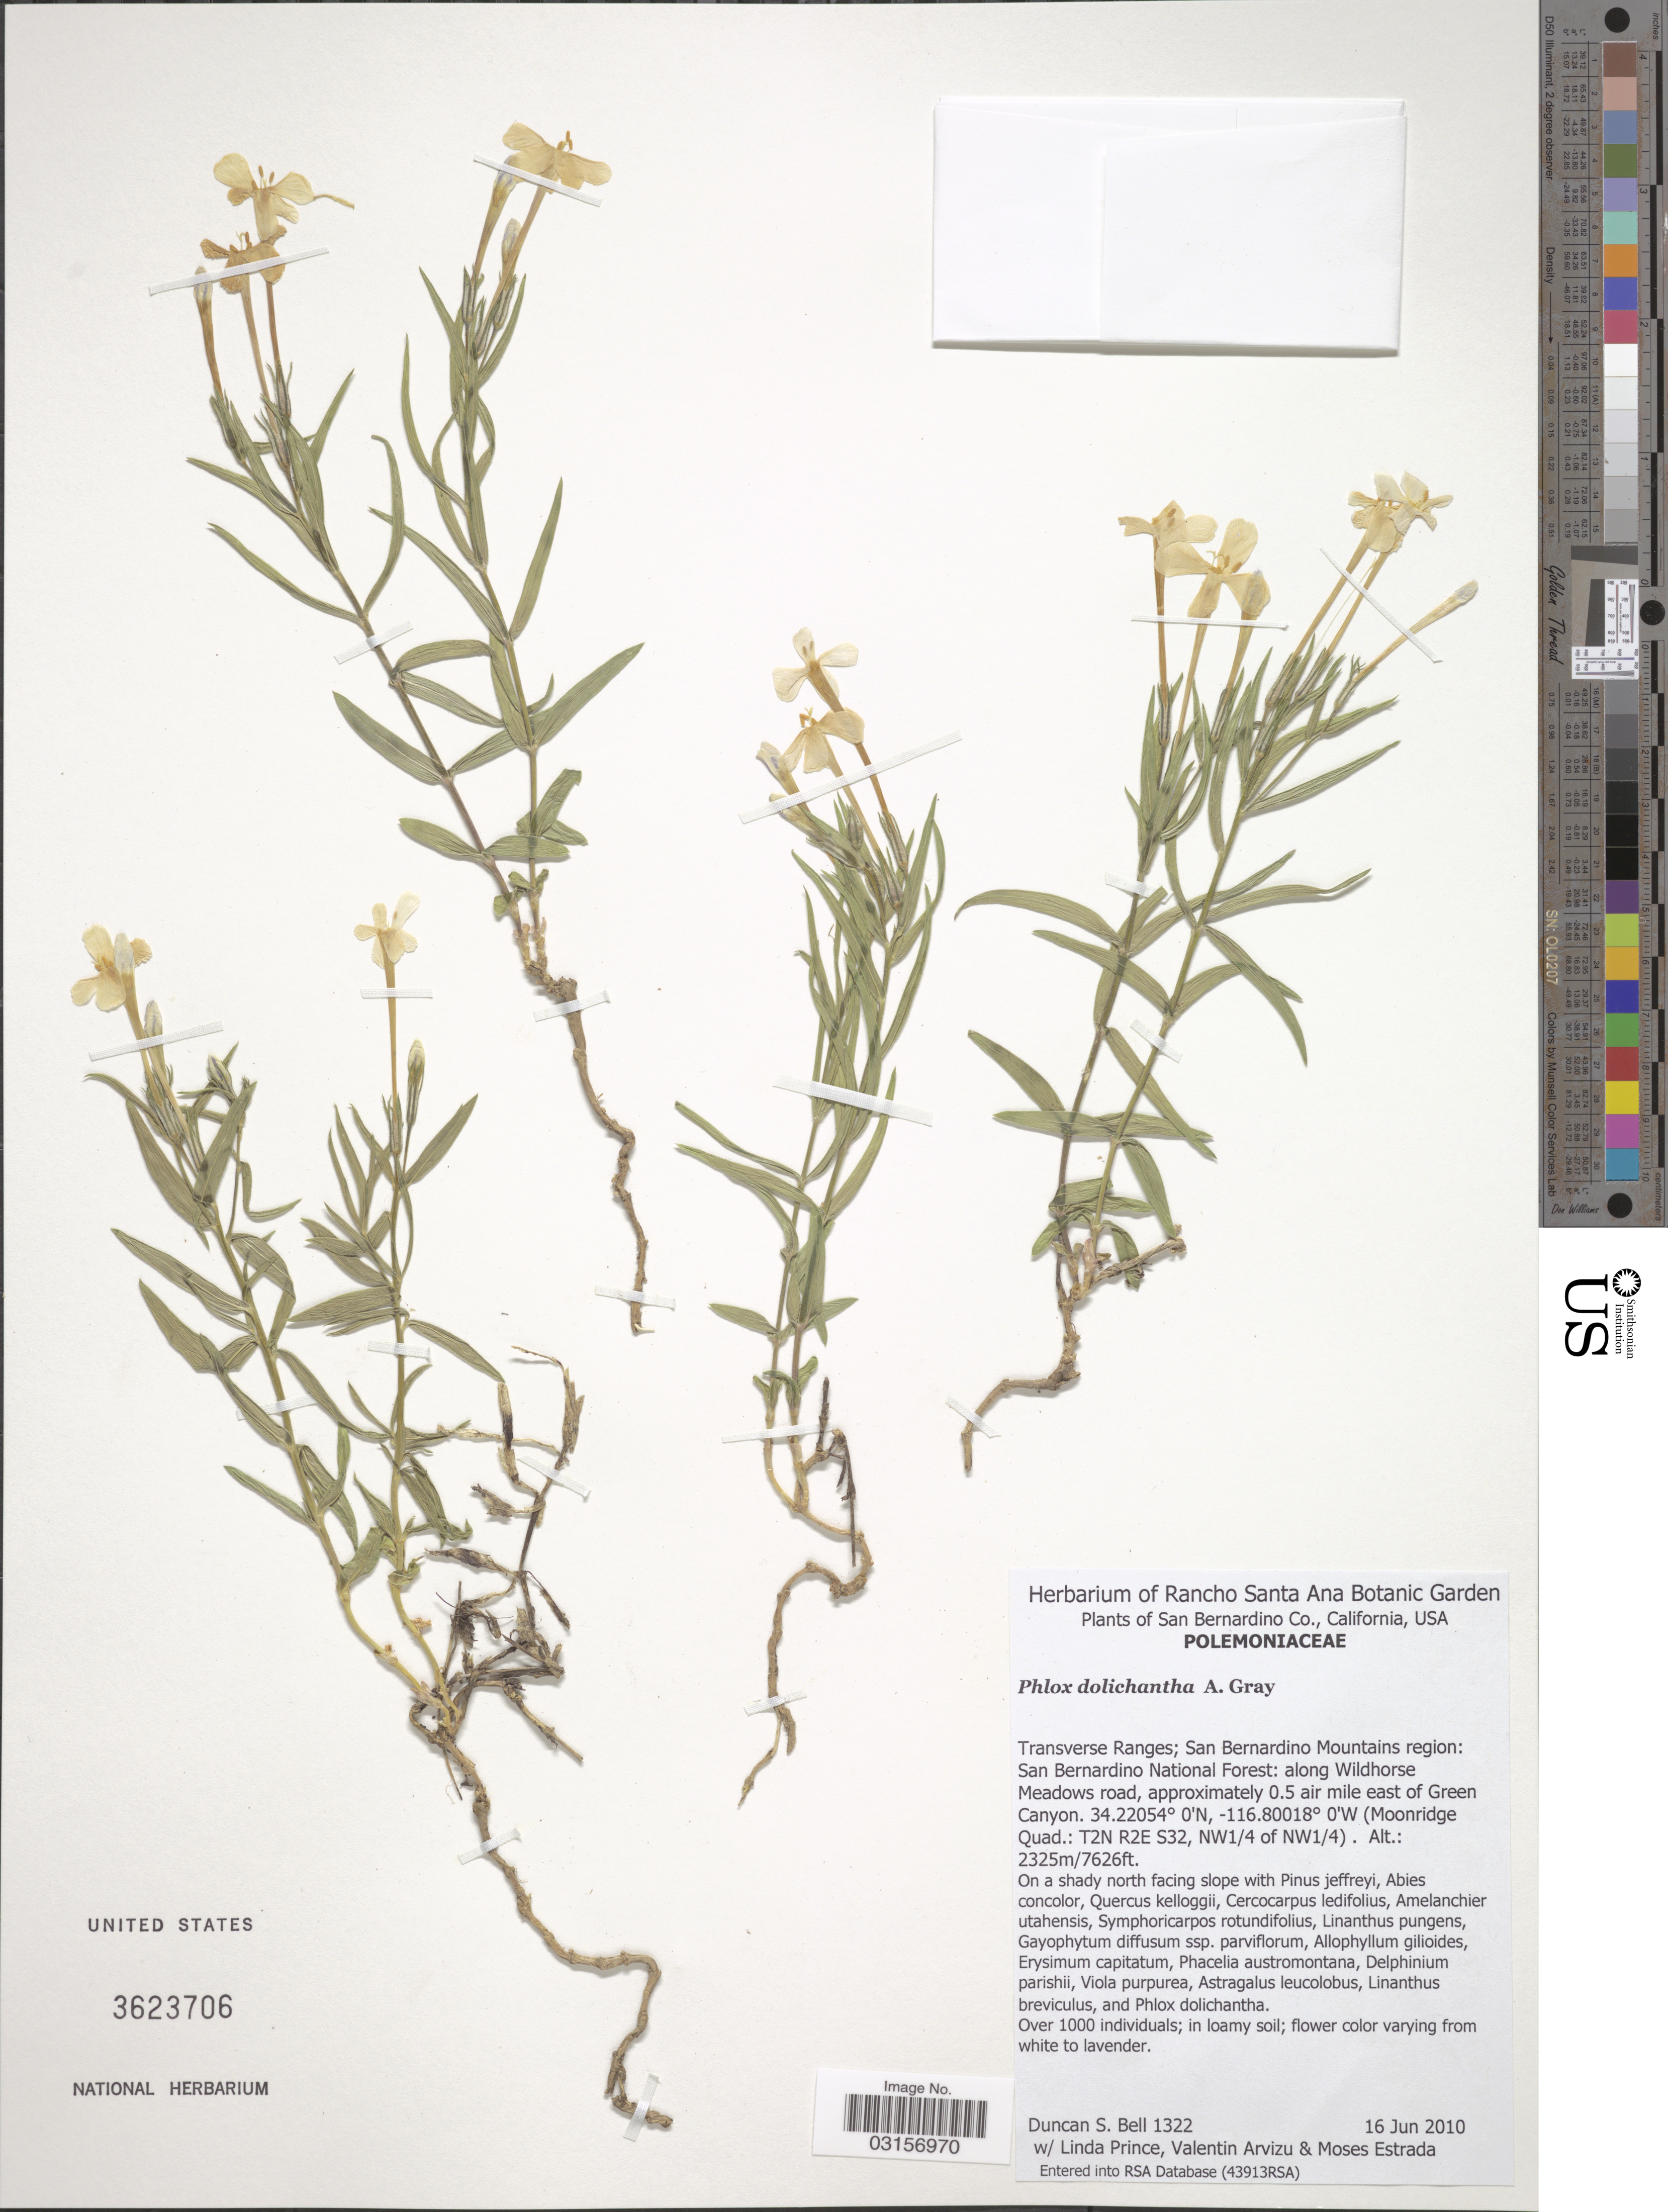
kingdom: Plantae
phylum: Tracheophyta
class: Magnoliopsida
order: Ericales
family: Polemoniaceae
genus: Phlox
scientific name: Phlox dolichantha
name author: A. Gray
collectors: D. S. Bell, L. M. Prince, V. Arvizu & M. Estrada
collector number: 1322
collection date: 2010-06-16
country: United States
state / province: California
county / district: San Bernardino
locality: San Bernardino Co., Transverse Ranges; San Bernardino Mountains region: San Bernardino National Forest: along Wildhorse Meadows road, approximately 0.5 air mile east of Green Canyon (Moonridge Quad.: T2N R2E S32, NW¼ of NW¼).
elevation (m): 2325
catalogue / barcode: US 3623706